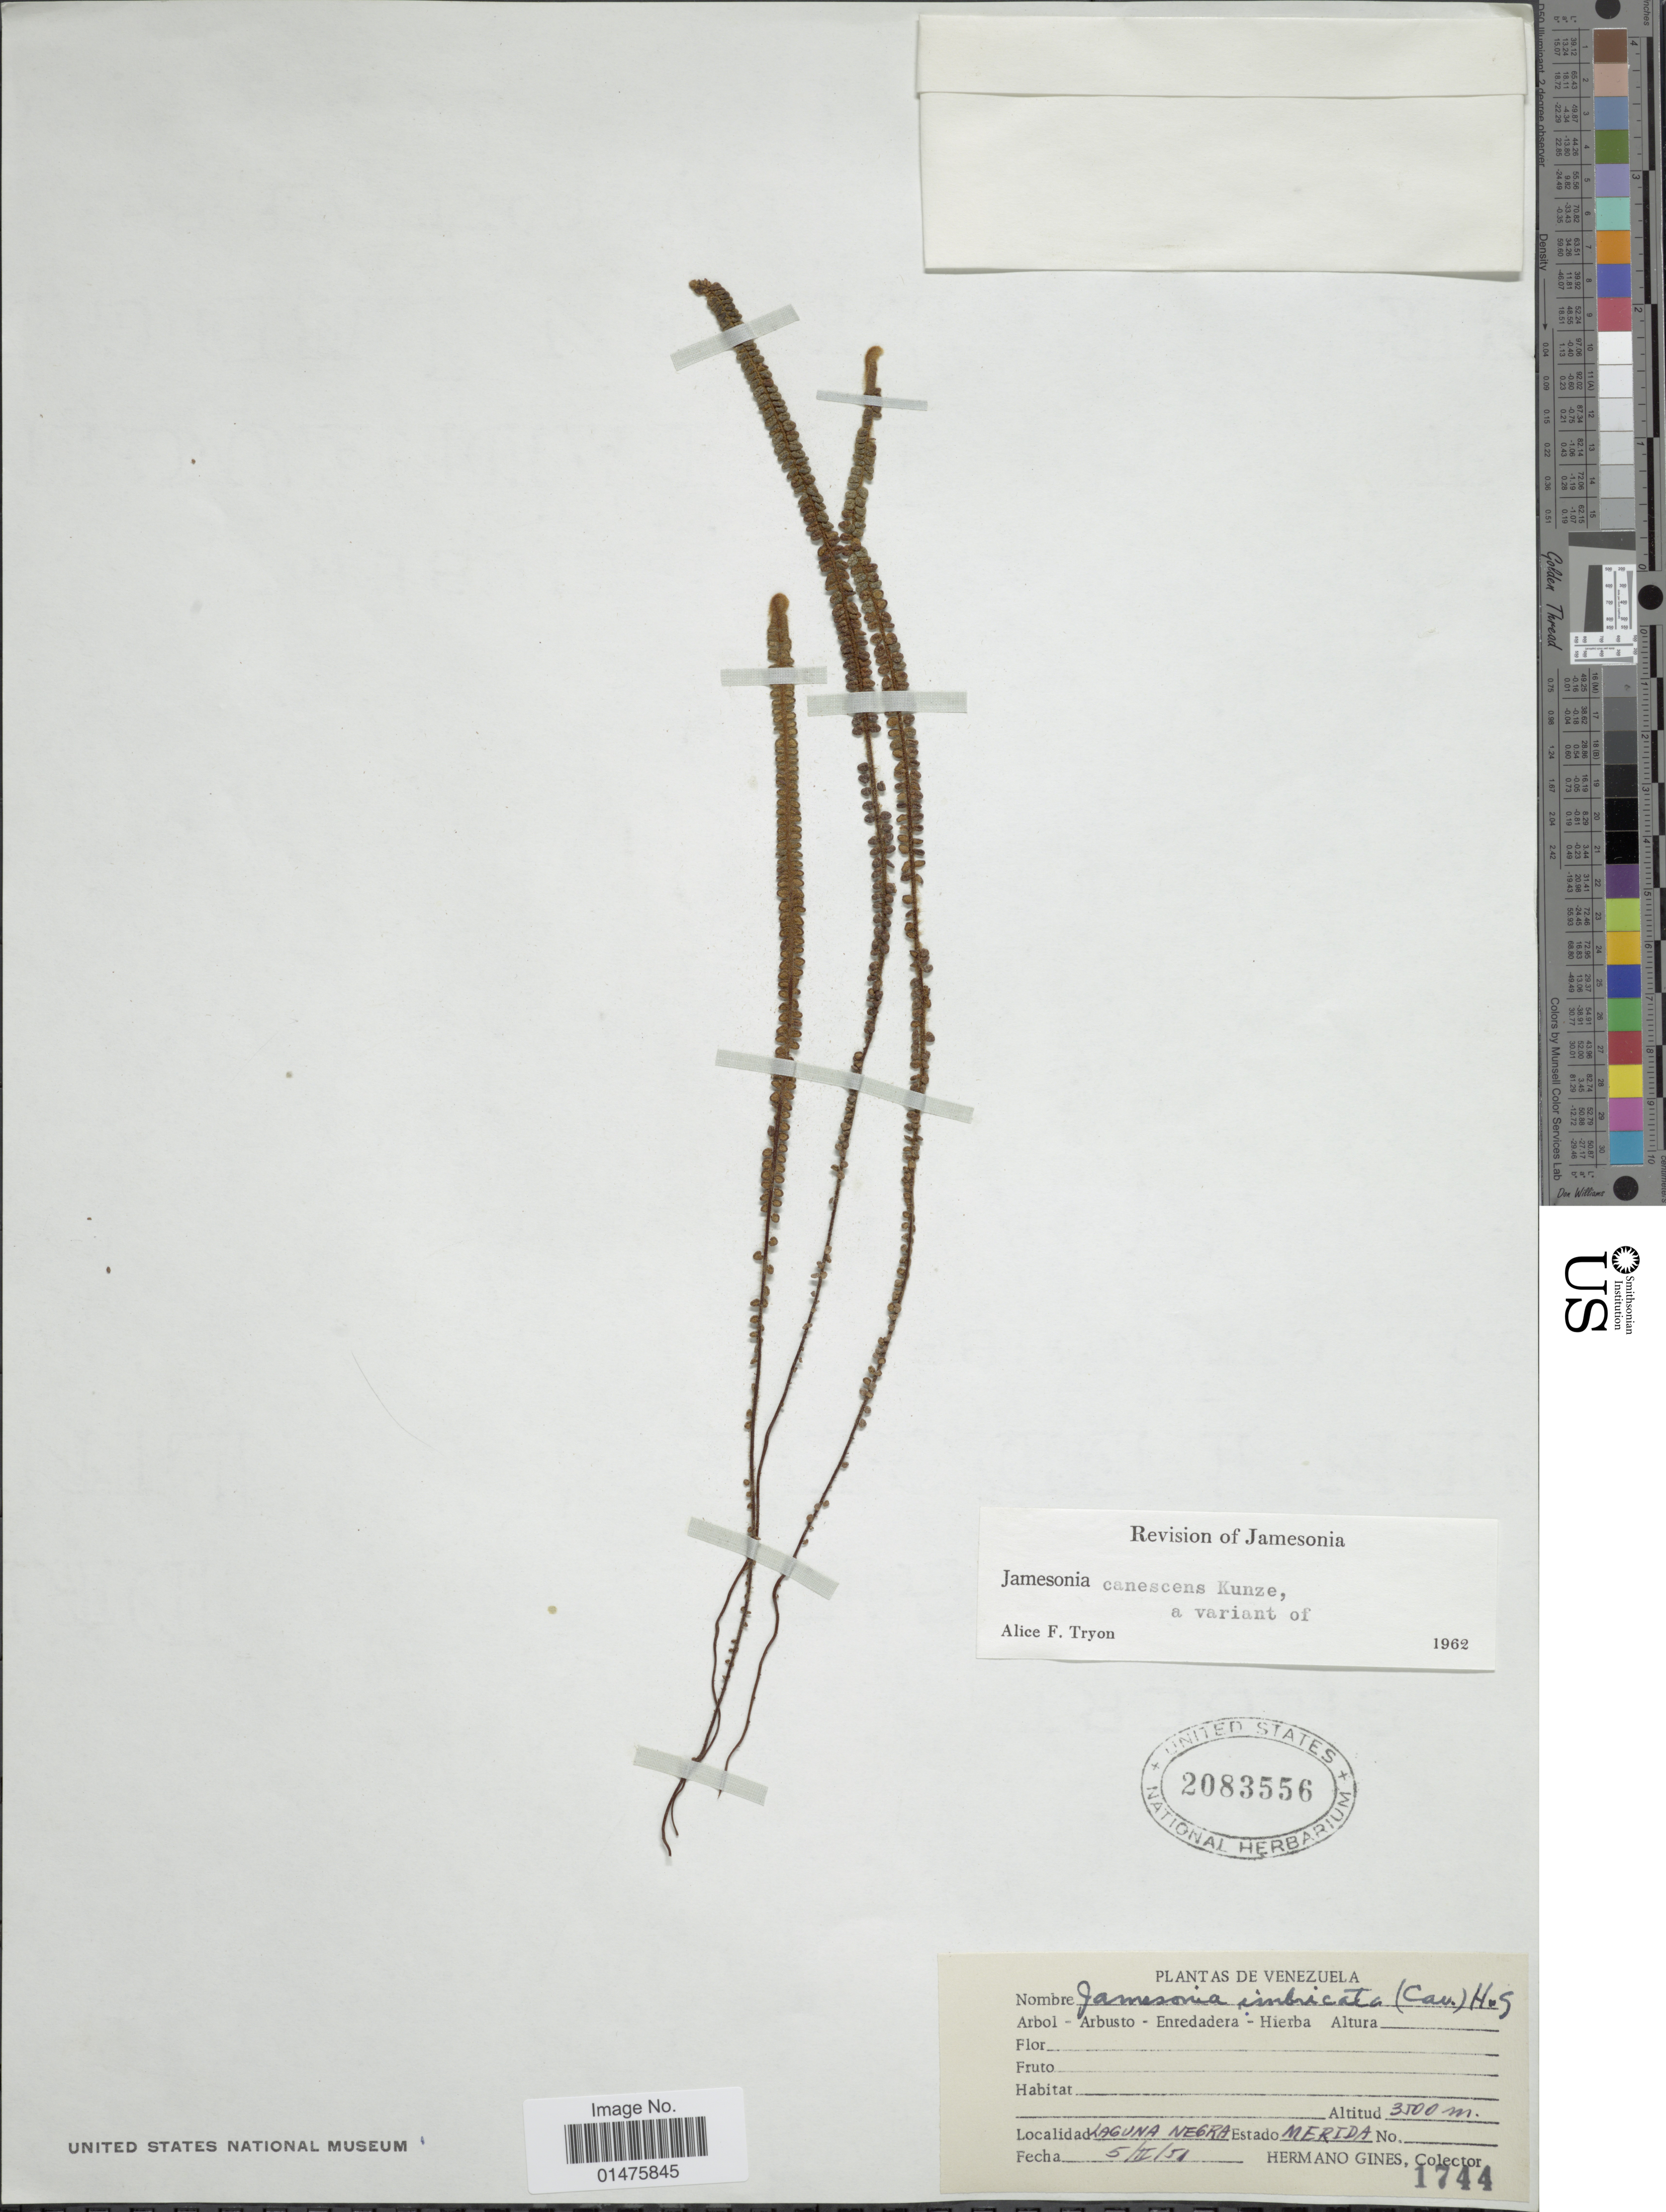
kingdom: Plantae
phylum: Tracheophyta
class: Polypodiopsida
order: Polypodiales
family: Pteridaceae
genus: Jamesonia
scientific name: Jamesonia canescens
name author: Kunze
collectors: Bro. Gines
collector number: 1744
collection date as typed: Transcribed d/m/y: 5/2/51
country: Venezuela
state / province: Mérida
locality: Laguna Negra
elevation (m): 3500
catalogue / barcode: US 2083556